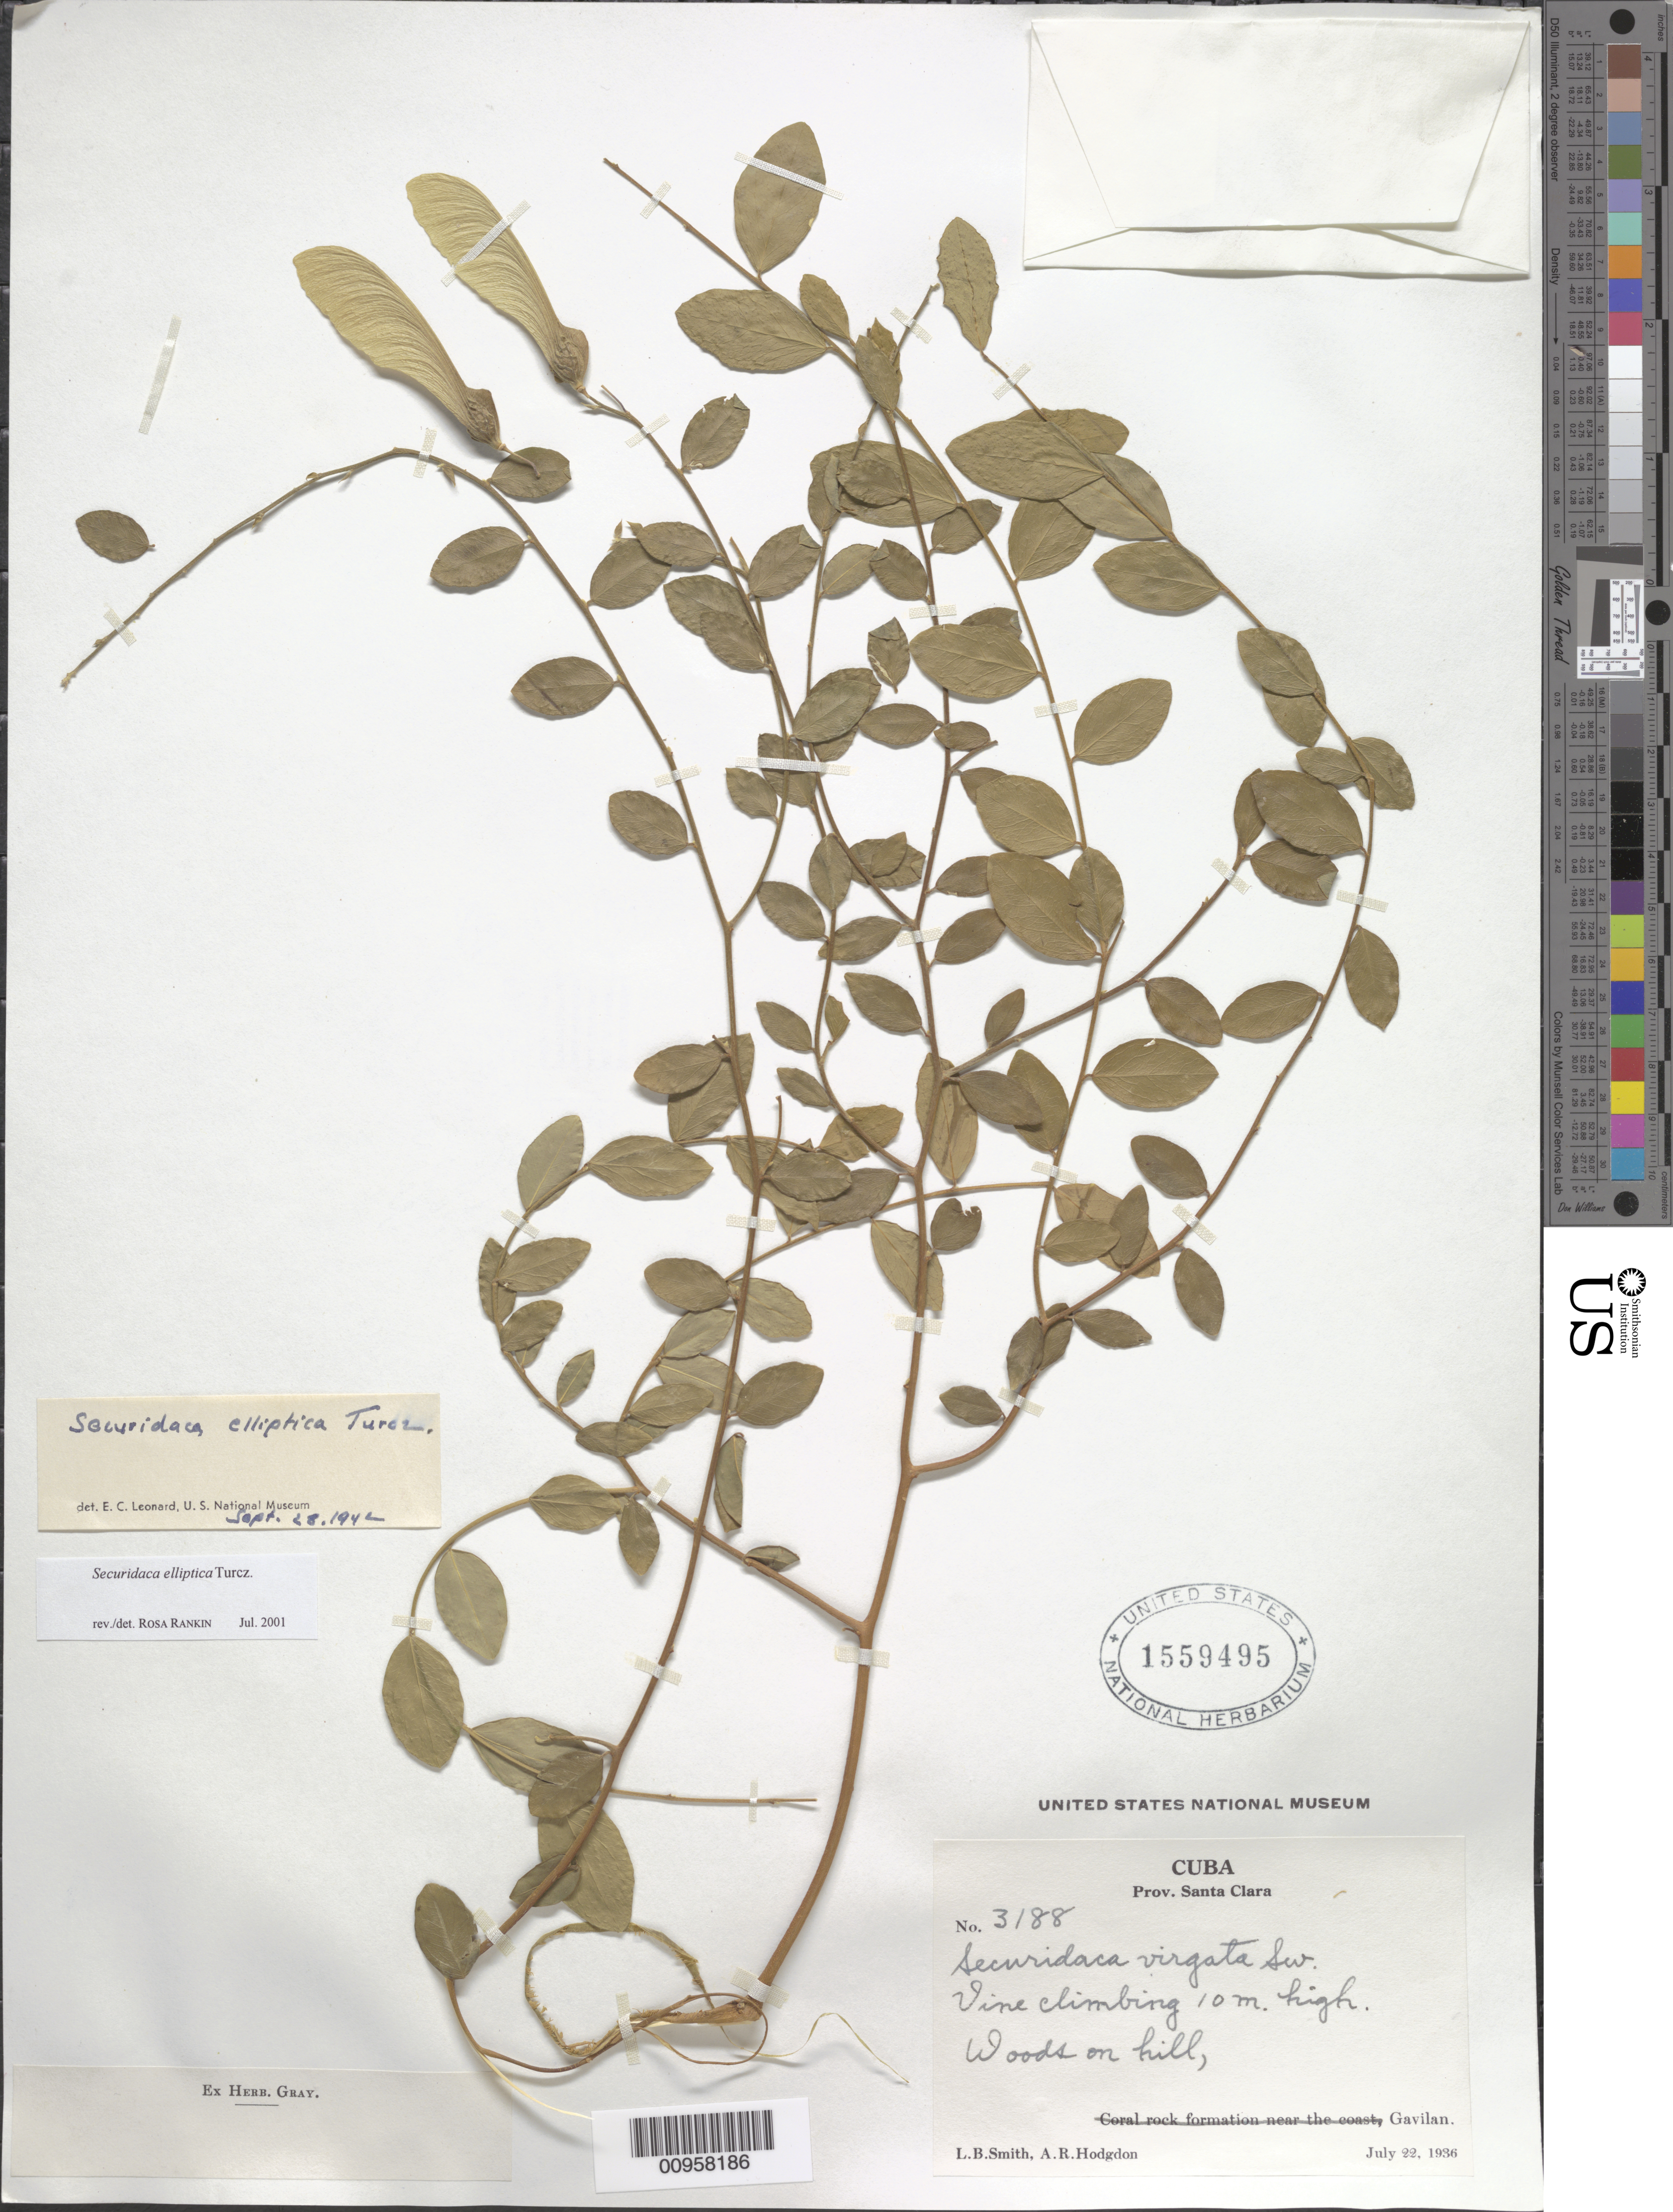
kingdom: Plantae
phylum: Tracheophyta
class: Magnoliopsida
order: Fabales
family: Polygalaceae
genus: Securidaca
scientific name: Securidaca elliptica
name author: Turcz.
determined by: Rankin Rodriguez, Rosa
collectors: L. Smith & A. R. Hodgdon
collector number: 3188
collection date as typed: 22 Jul 1936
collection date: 1936-07-22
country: Cuba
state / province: Las Villas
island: Cuba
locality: Gavilan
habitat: Woods on hill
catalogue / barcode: US 1559495